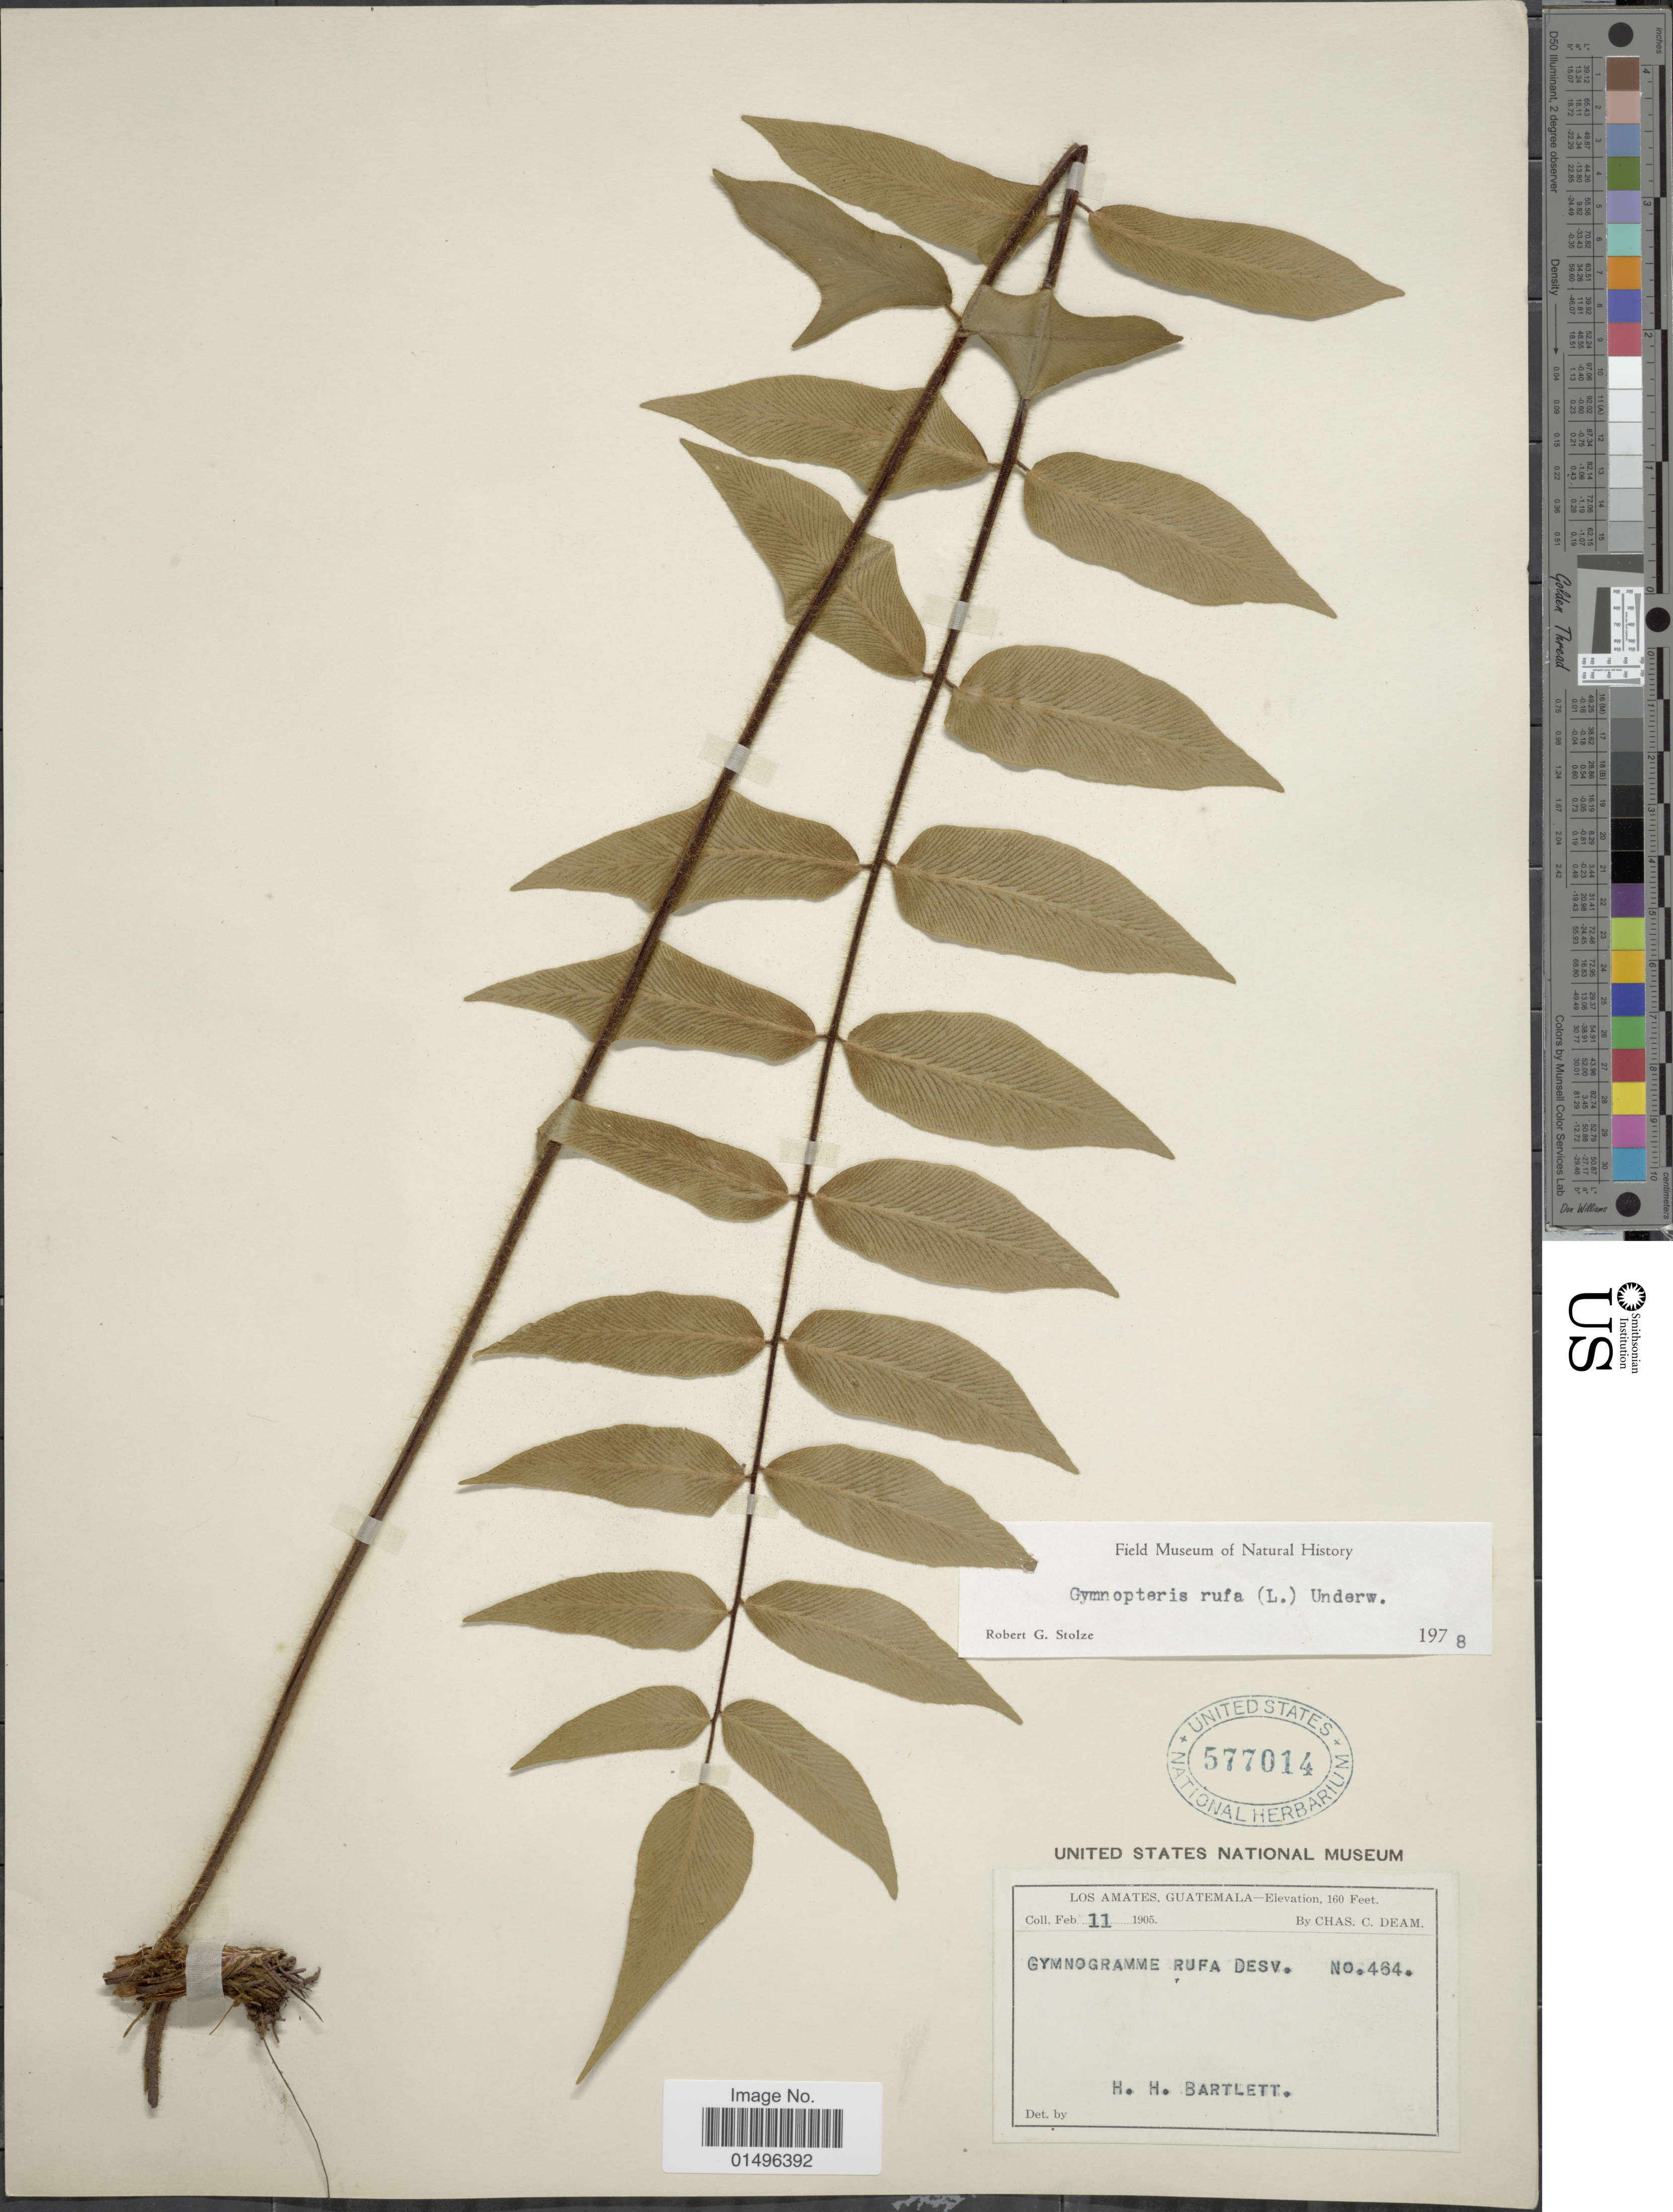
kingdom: Plantae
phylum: Tracheophyta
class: Polypodiopsida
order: Polypodiales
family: Pteridaceae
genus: Hemionitis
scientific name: Hemionitis rufa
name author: (L.) Sw.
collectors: C. C. Deam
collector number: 464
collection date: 1905-02-11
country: Guatemala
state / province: Guatemala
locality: Guatemala, Los Amates.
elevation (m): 49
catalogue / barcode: US 577014